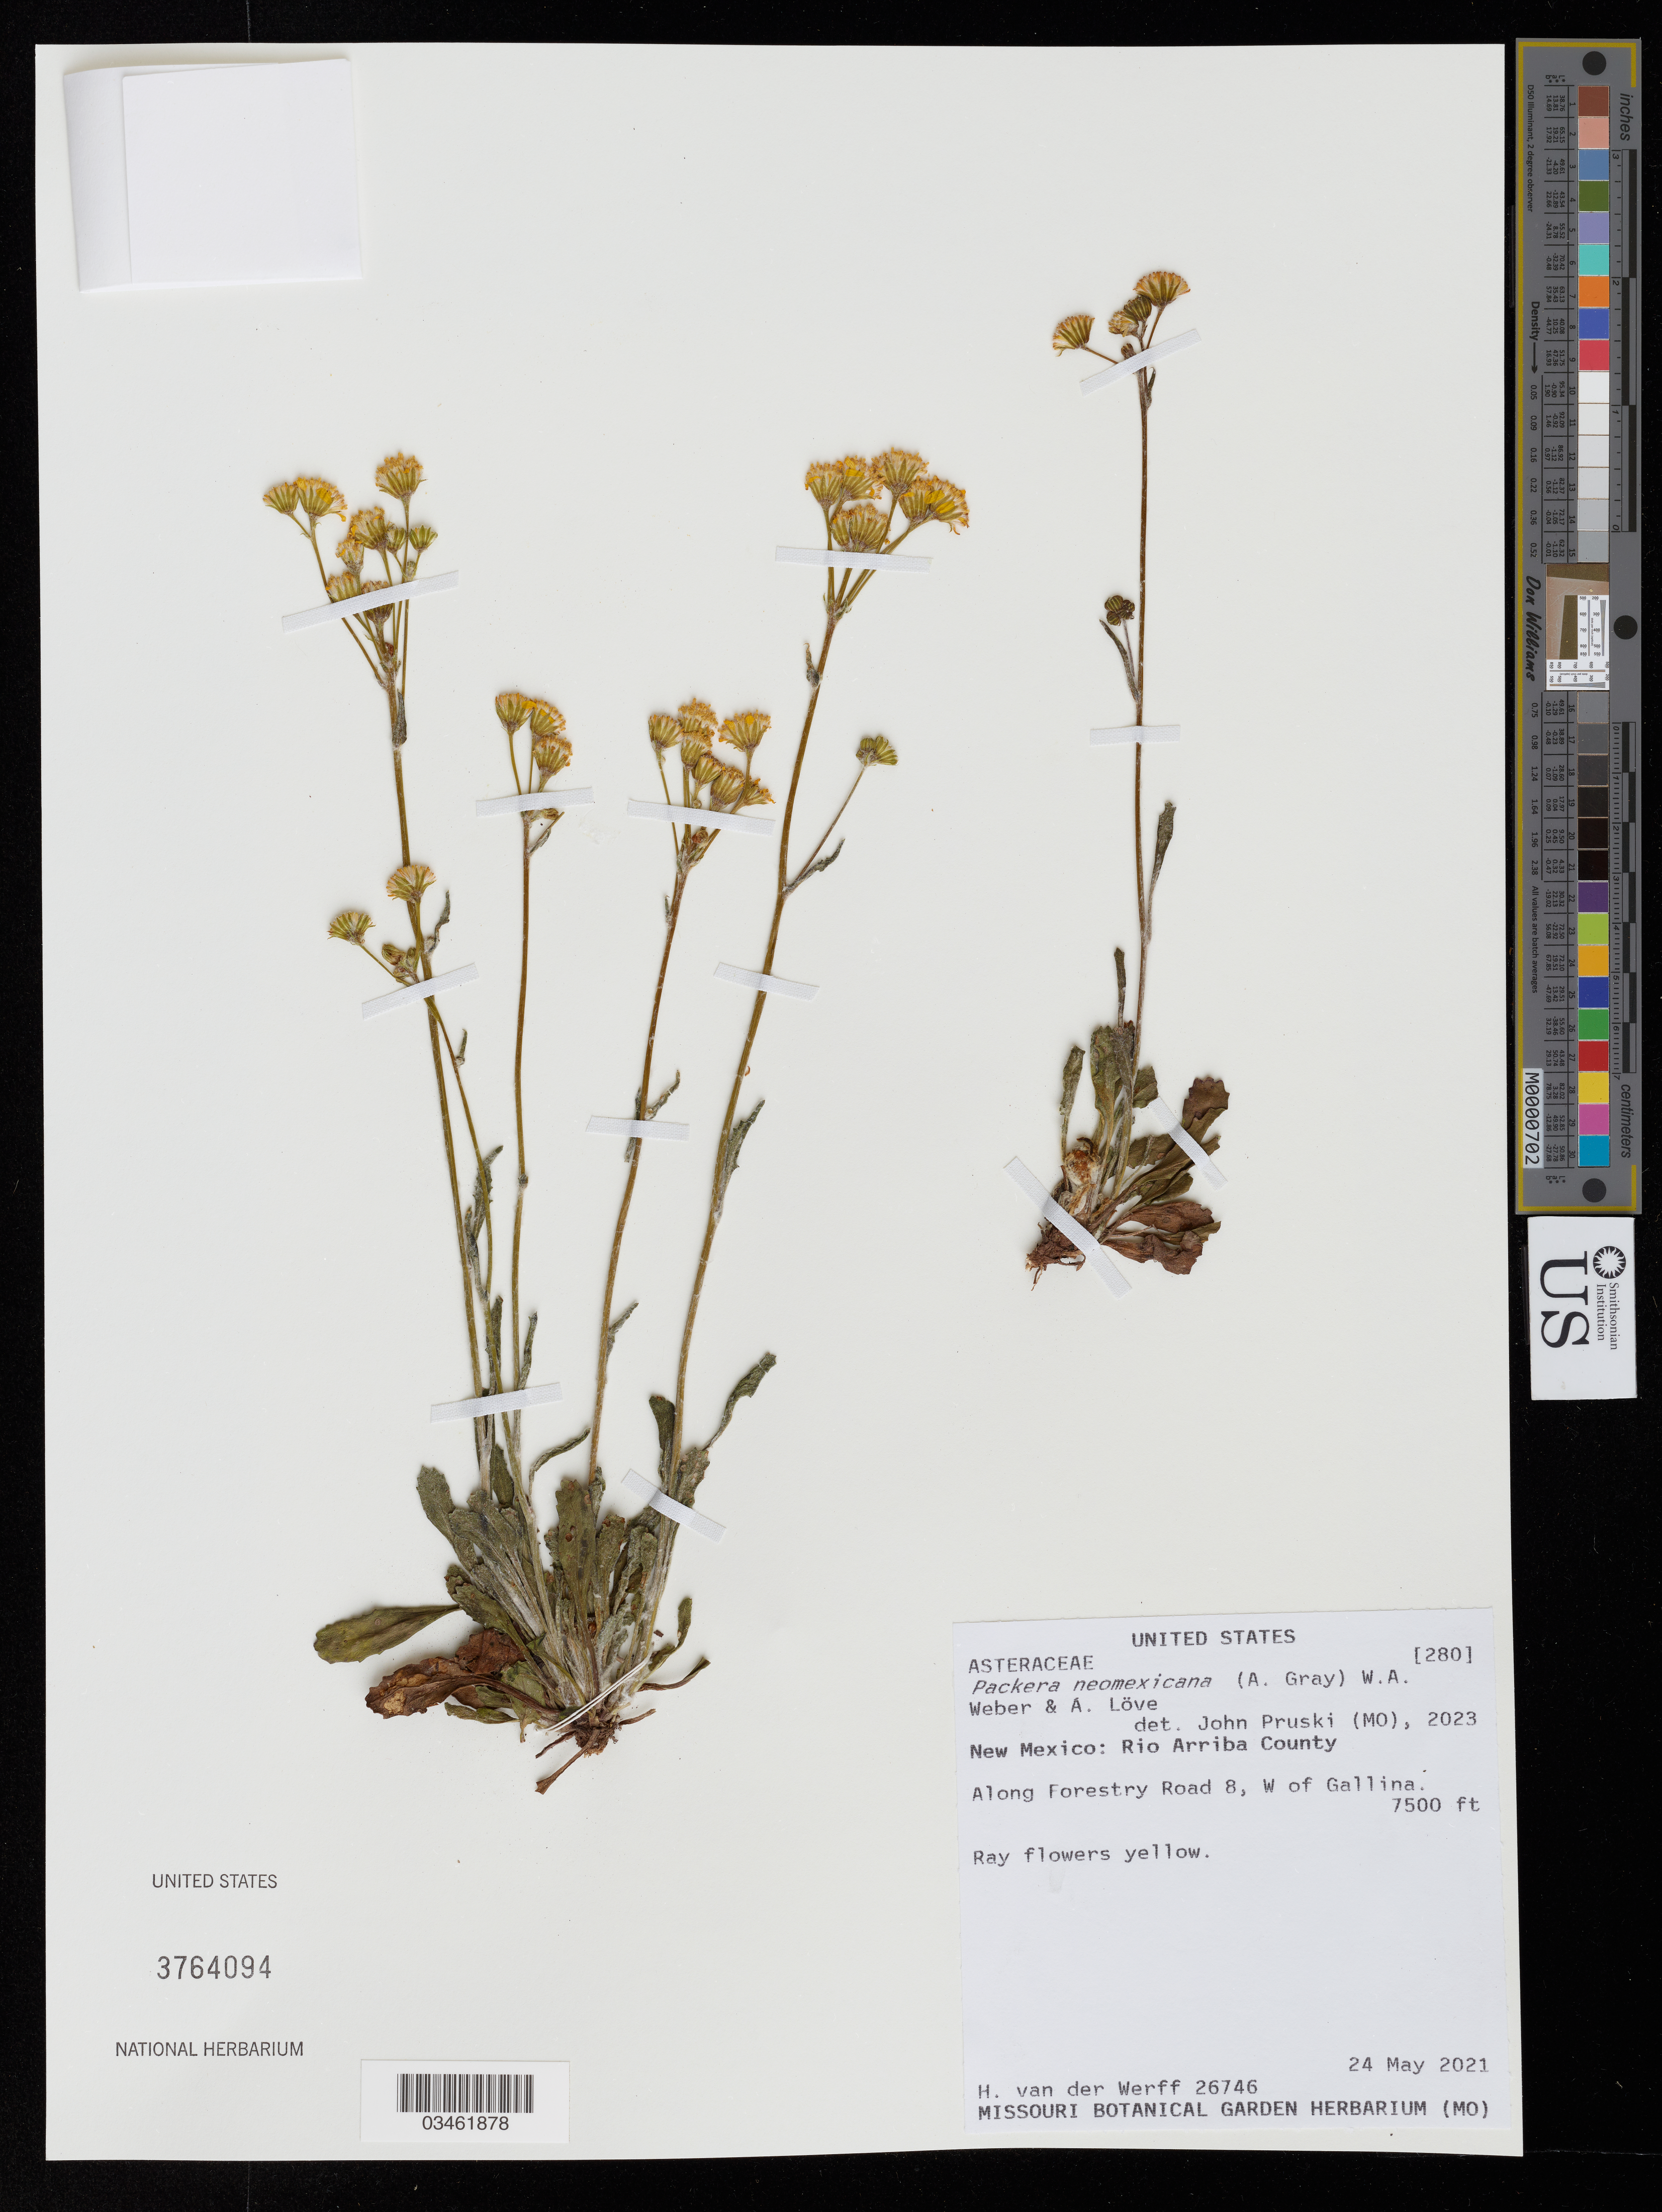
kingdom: Plantae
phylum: Tracheophyta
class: Magnoliopsida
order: Asterales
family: Asteraceae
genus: Packera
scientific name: Packera neomexicana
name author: (A. Gray) W.A. Weber & Á. Löve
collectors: H. van der Werff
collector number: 26746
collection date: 2021-05-24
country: United States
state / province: New Mexico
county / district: Rio Arriba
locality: Rio Arriba County. Along Forestry Road 8, W of Gallina.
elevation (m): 2286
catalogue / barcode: US 3764094